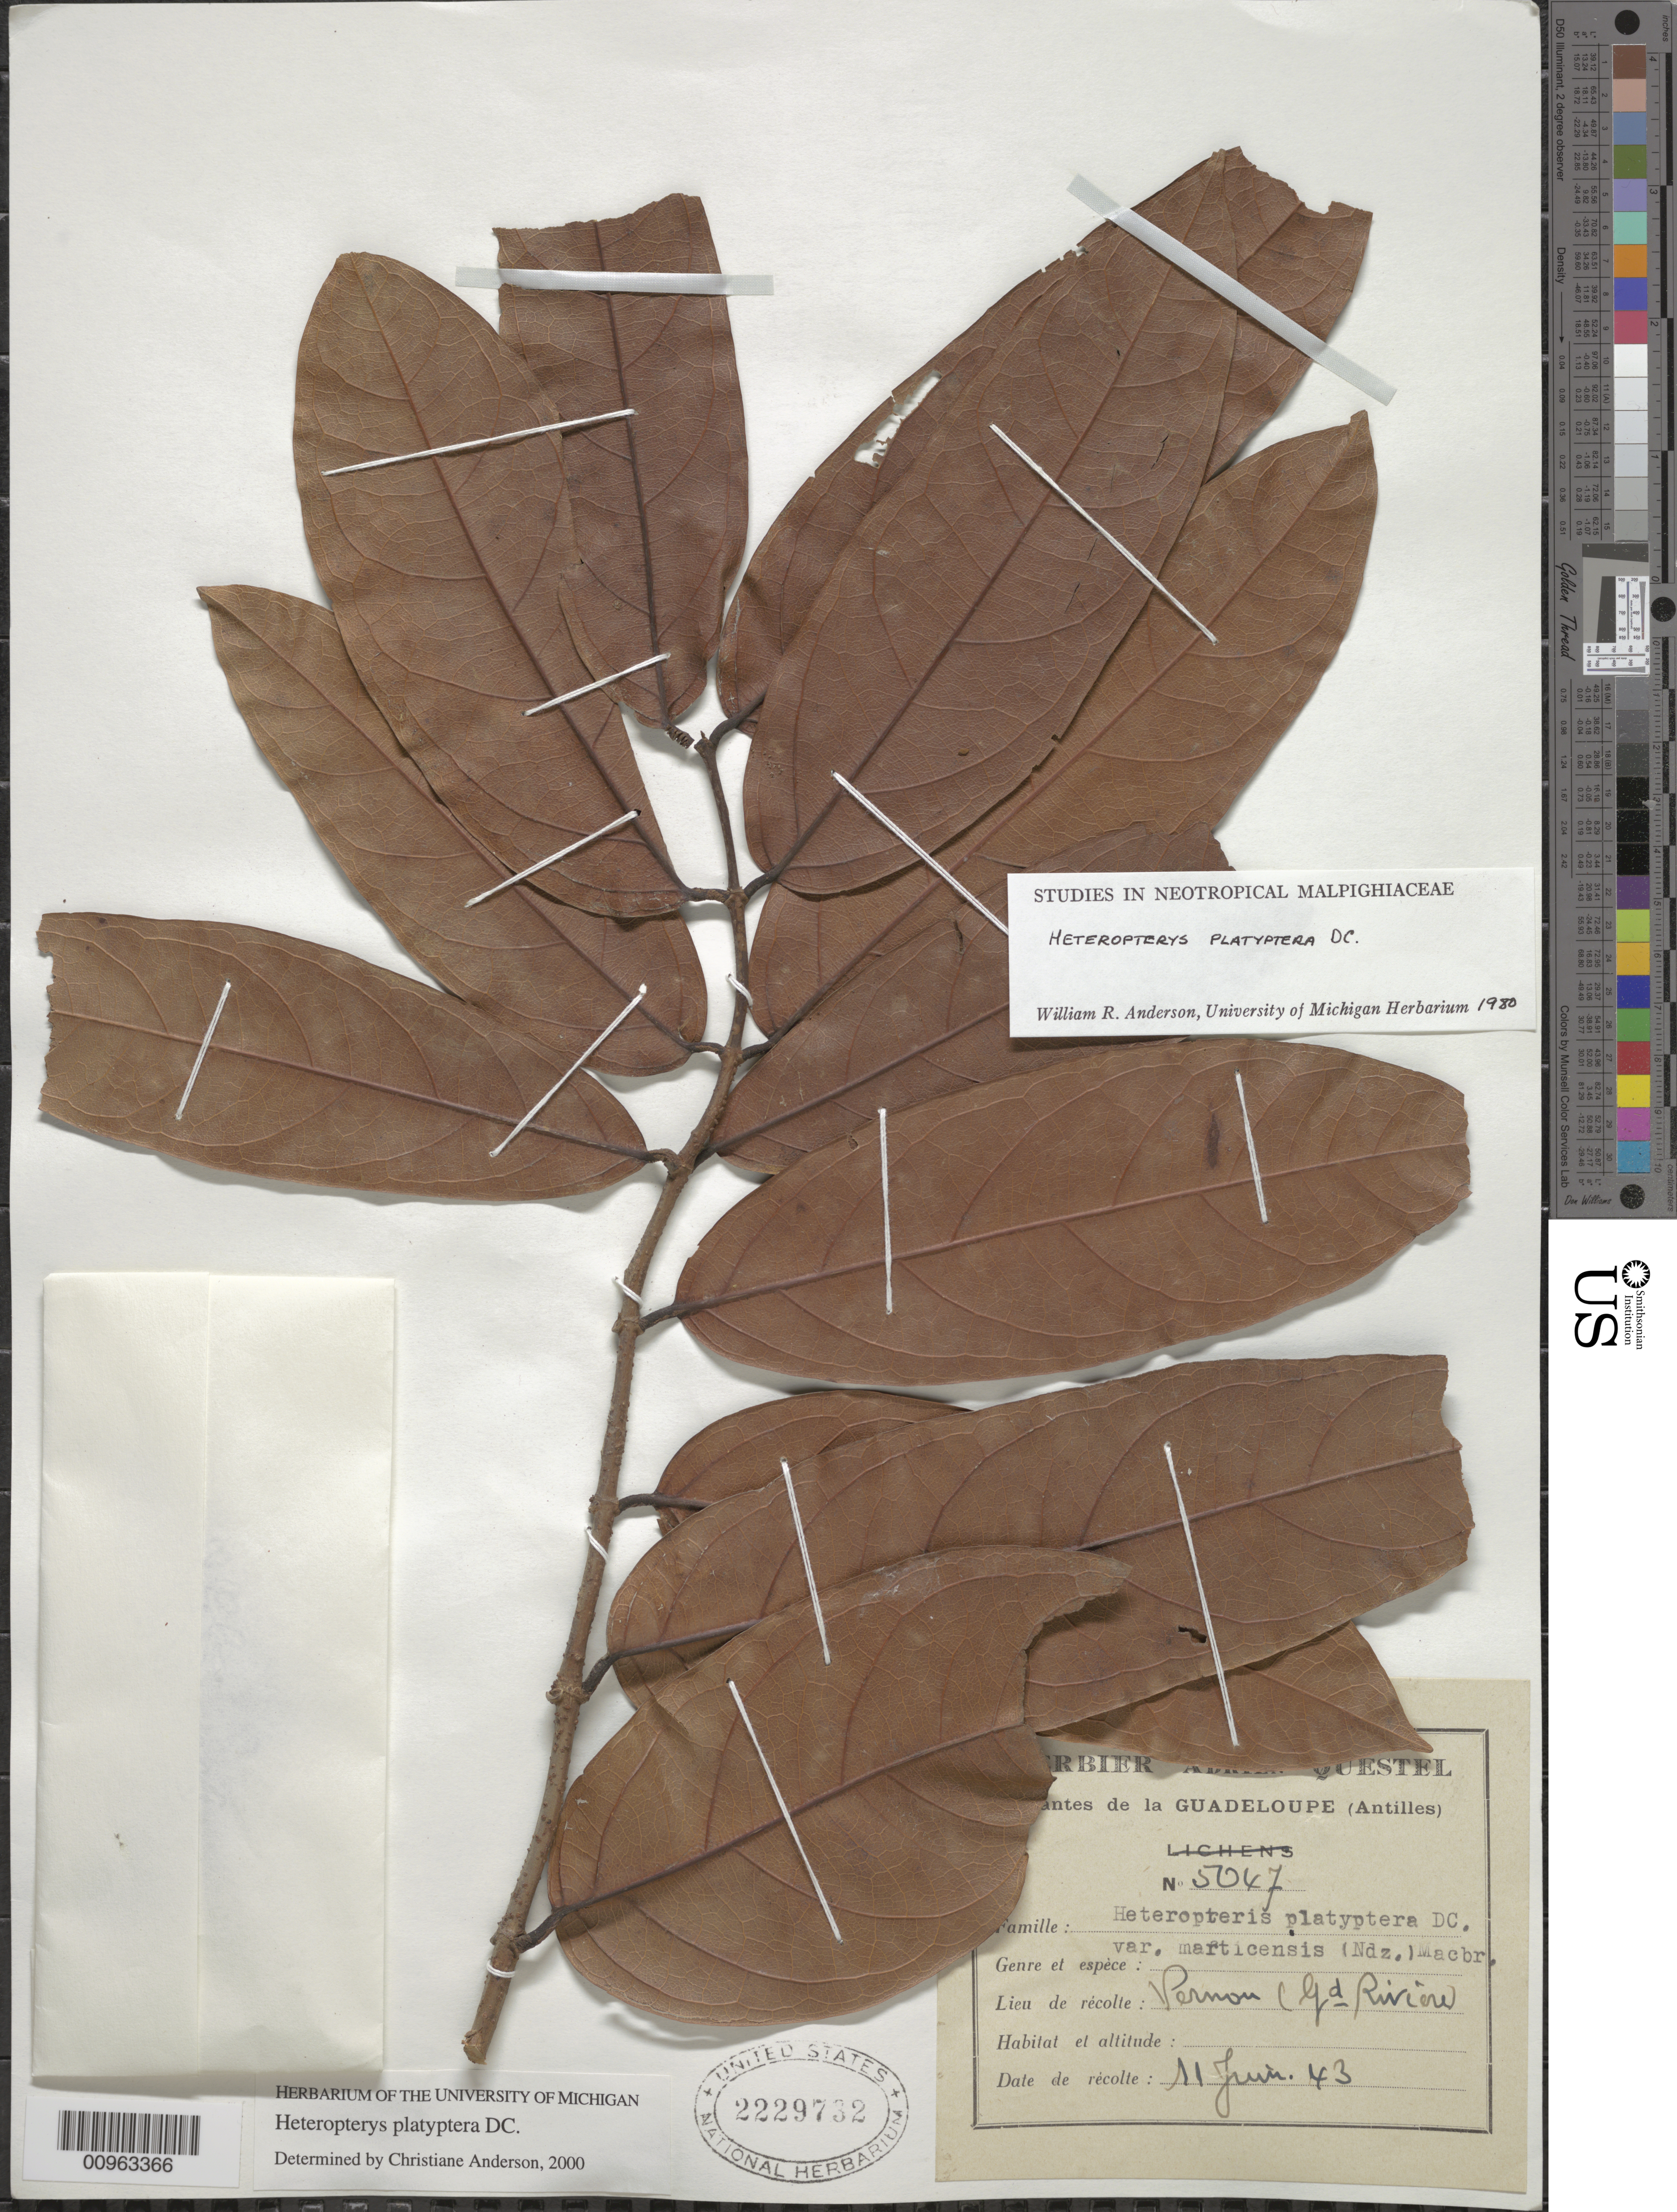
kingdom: Plantae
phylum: Tracheophyta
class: Magnoliopsida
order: Malpighiales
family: Malpighiaceae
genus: Heteropterys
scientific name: Heteropterys platyptera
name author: DC.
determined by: Anderson, C.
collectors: A. Questel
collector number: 5047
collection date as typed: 11 Jun 1943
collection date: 1943-06-11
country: Guadeloupe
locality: Vernon (Grand Rivière)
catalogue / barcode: US 2229732